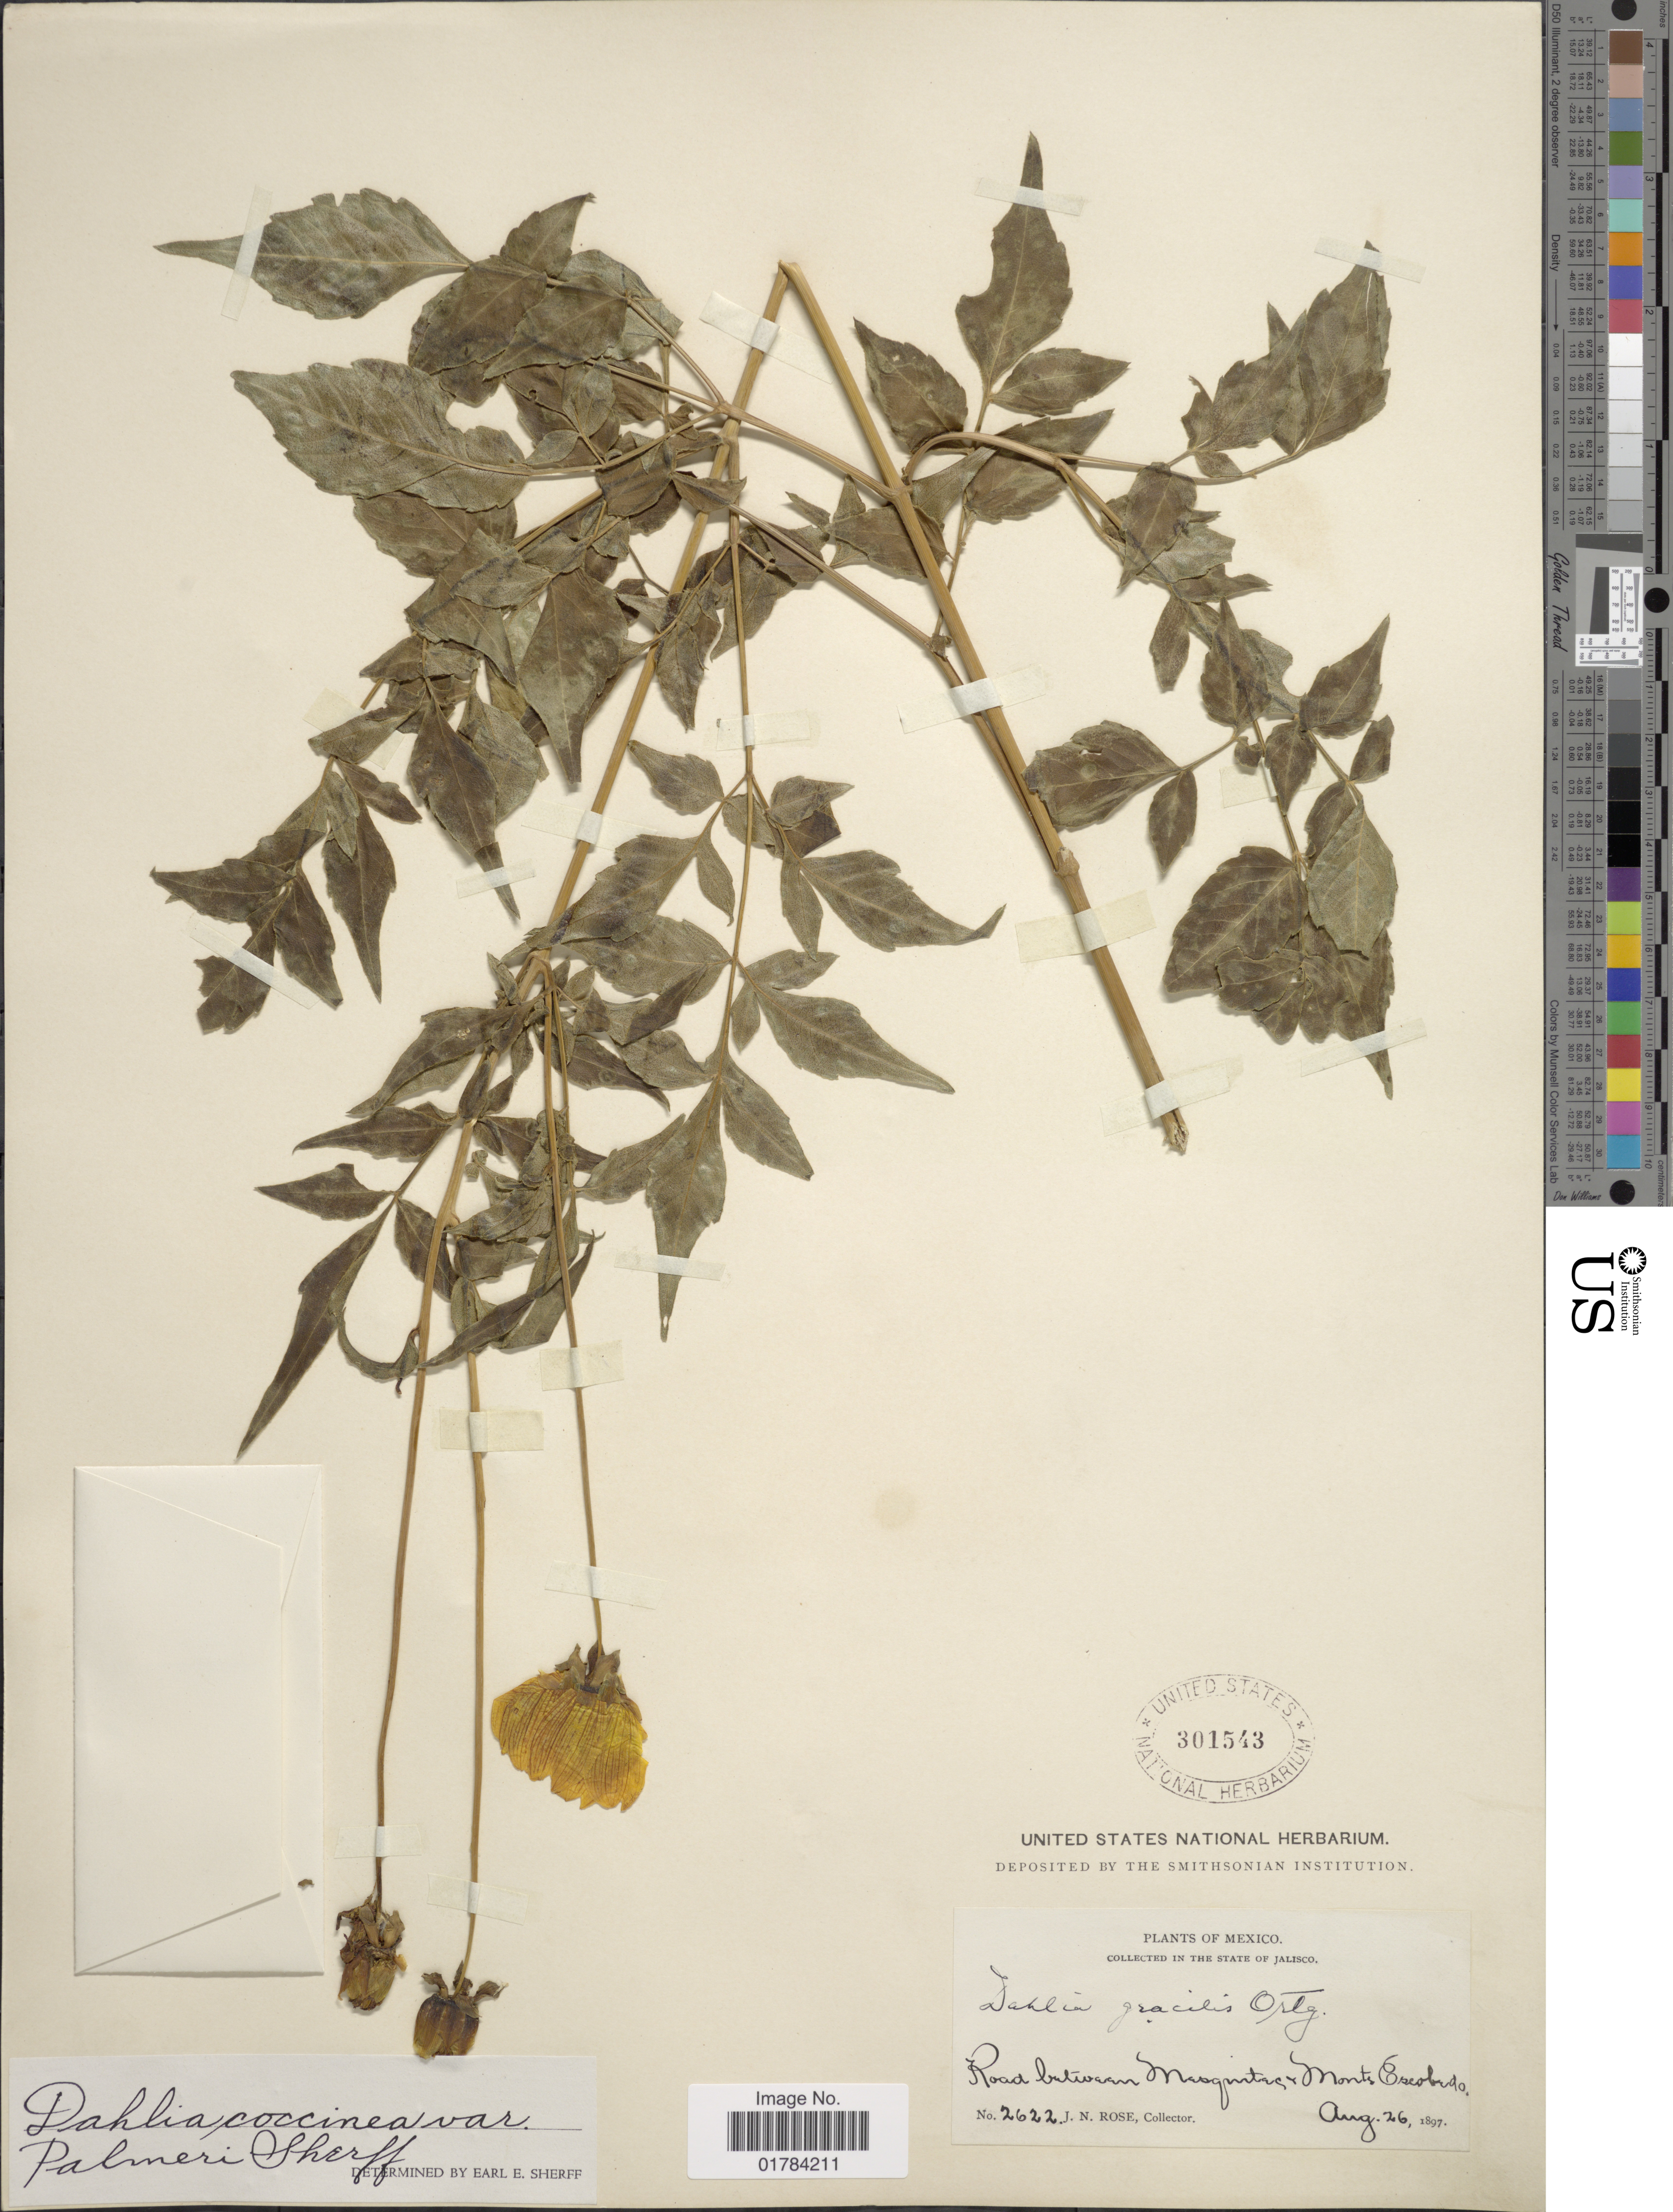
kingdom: Plantae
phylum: Tracheophyta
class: Magnoliopsida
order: Asterales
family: Asteraceae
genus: Dahlia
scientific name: Dahlia coccinea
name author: Cav.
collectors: J. N. Rose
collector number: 2622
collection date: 1897-08-26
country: Mexico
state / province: Jalisco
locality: Road between Mezquitic & Monte Escobedo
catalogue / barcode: US 301543